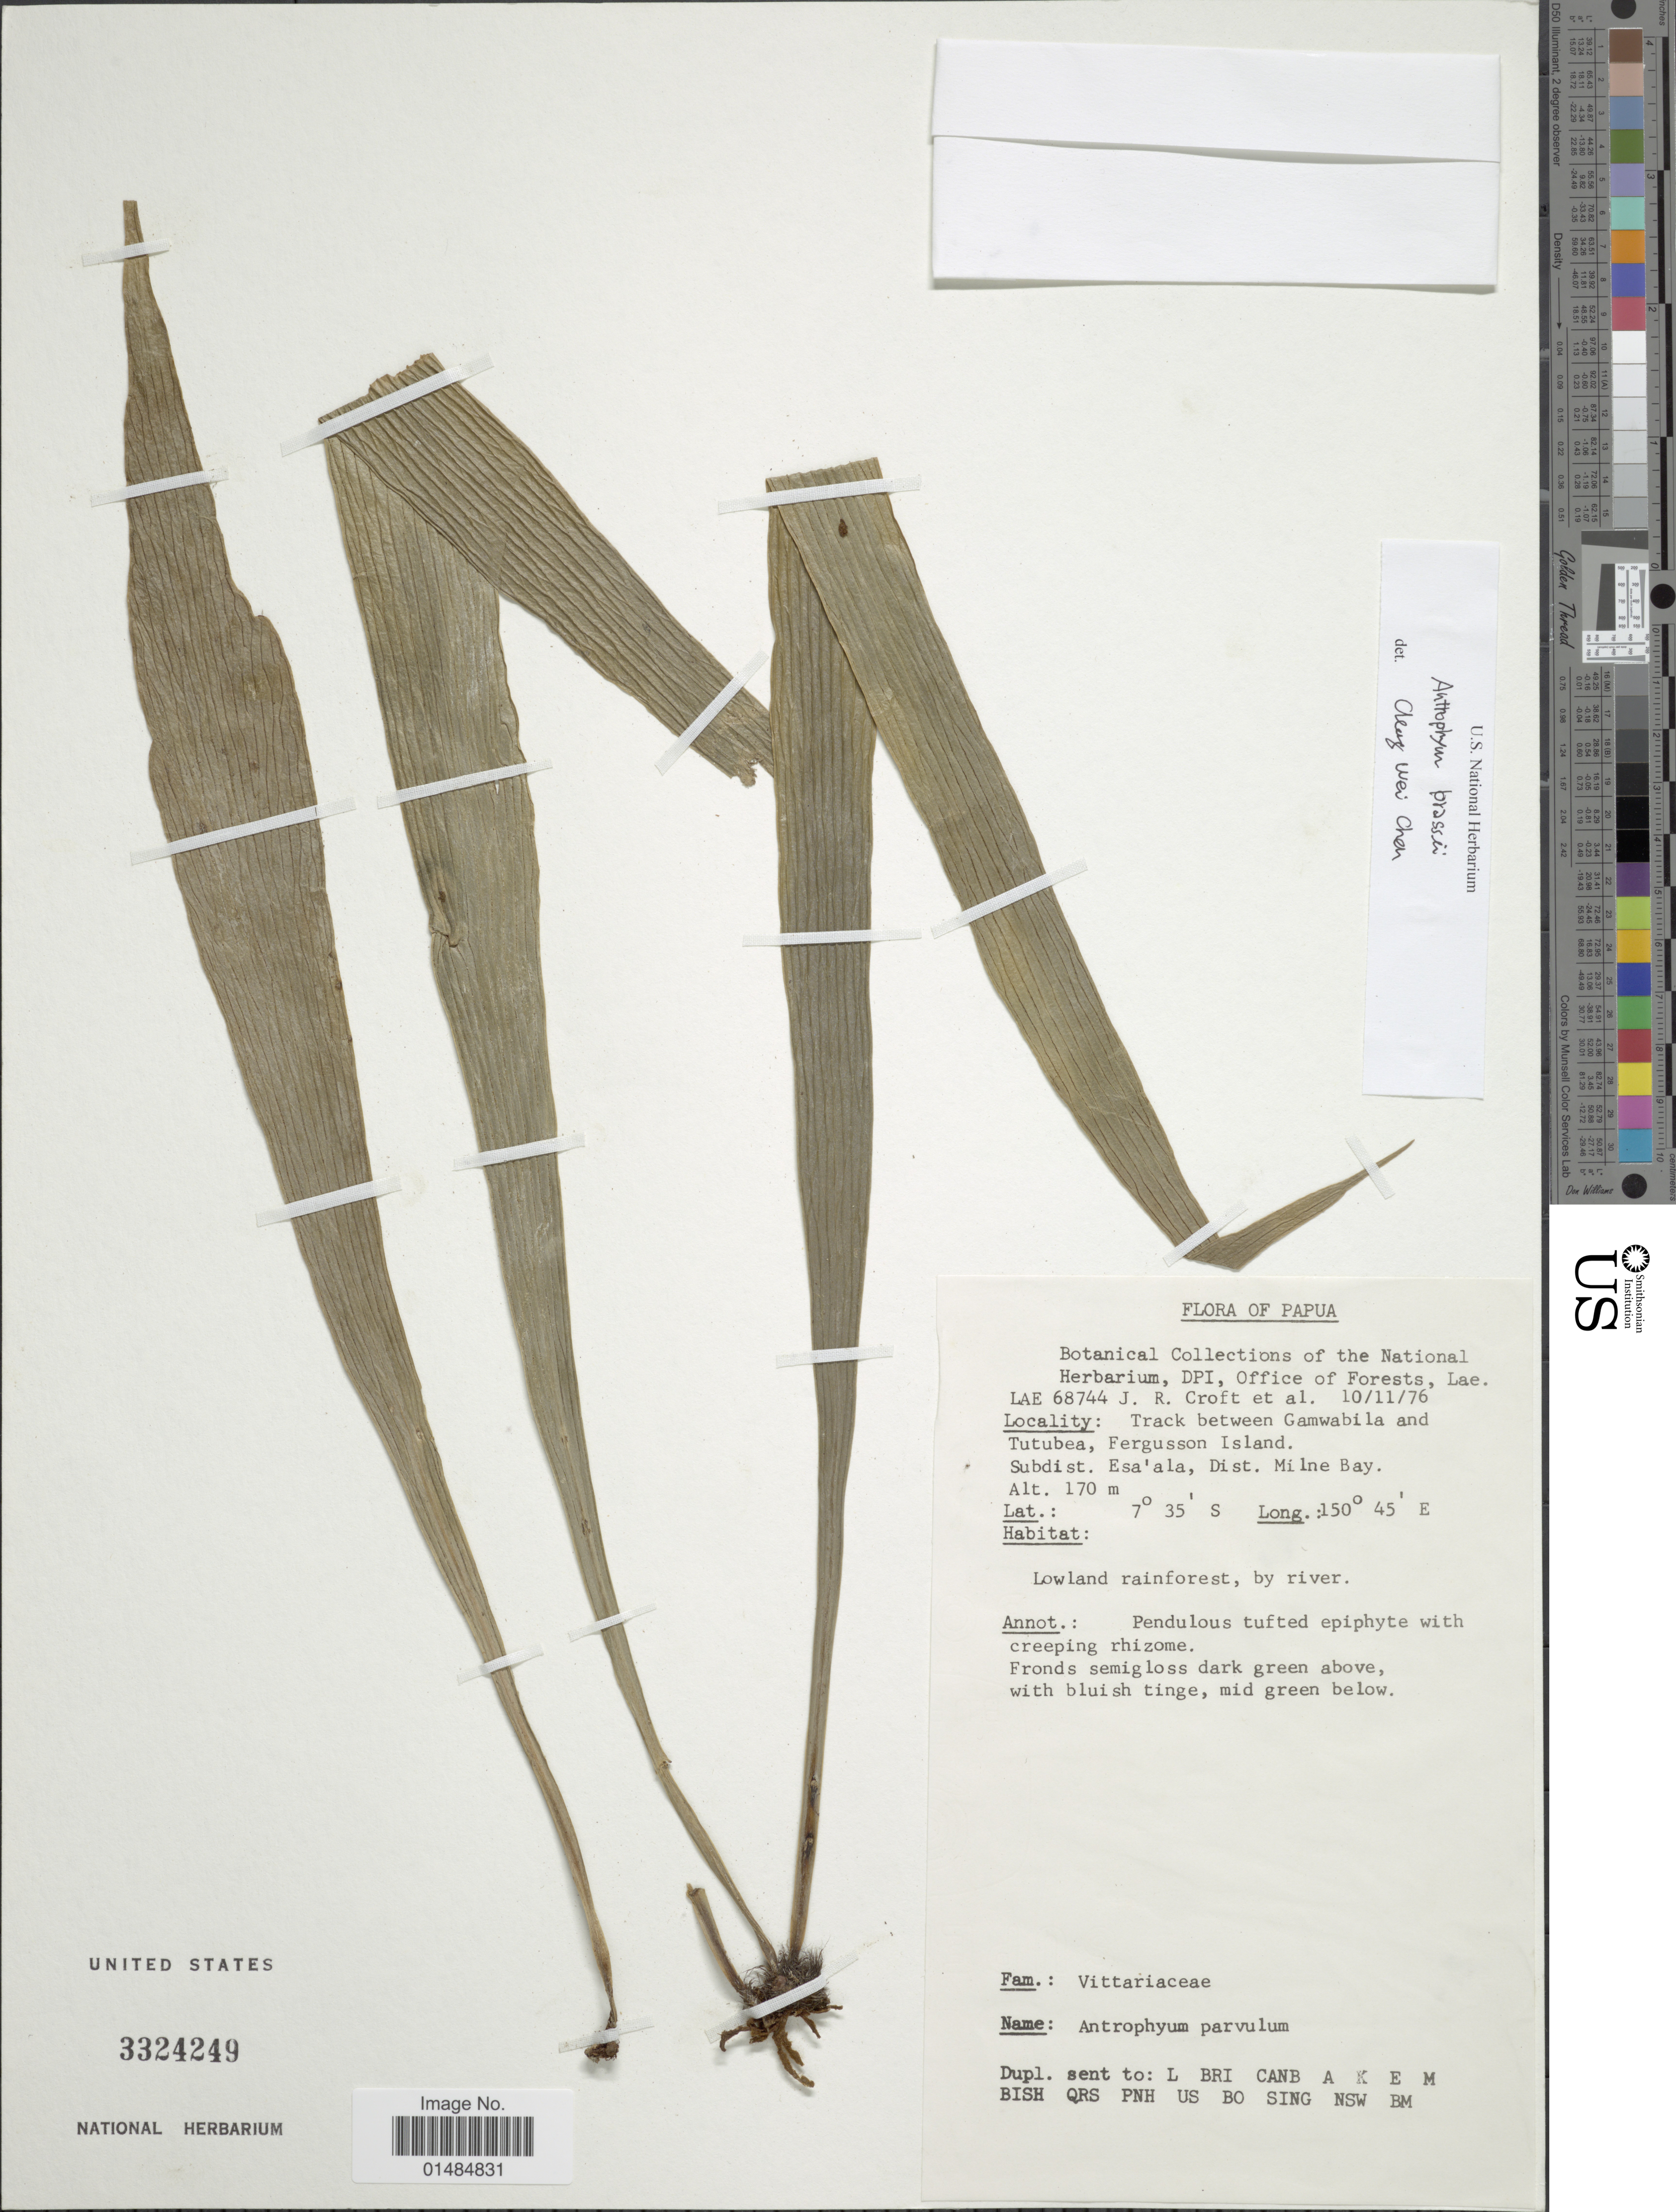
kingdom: Plantae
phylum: Tracheophyta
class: Polypodiopsida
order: Polypodiales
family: Pteridaceae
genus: Antrophyum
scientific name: Antrophyum brassii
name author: S. Linds.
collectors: J. R. Croft & et al.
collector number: LAE 68744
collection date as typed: Transcribed d/m/y: 10/11/76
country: Papua New Guinea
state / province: Milne Bay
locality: Papua, Track between Gamwabila and Tutubea, Fergusson Island, Subdist. Esa'ala, Dist. Milne Bay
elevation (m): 170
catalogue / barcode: US 3324249